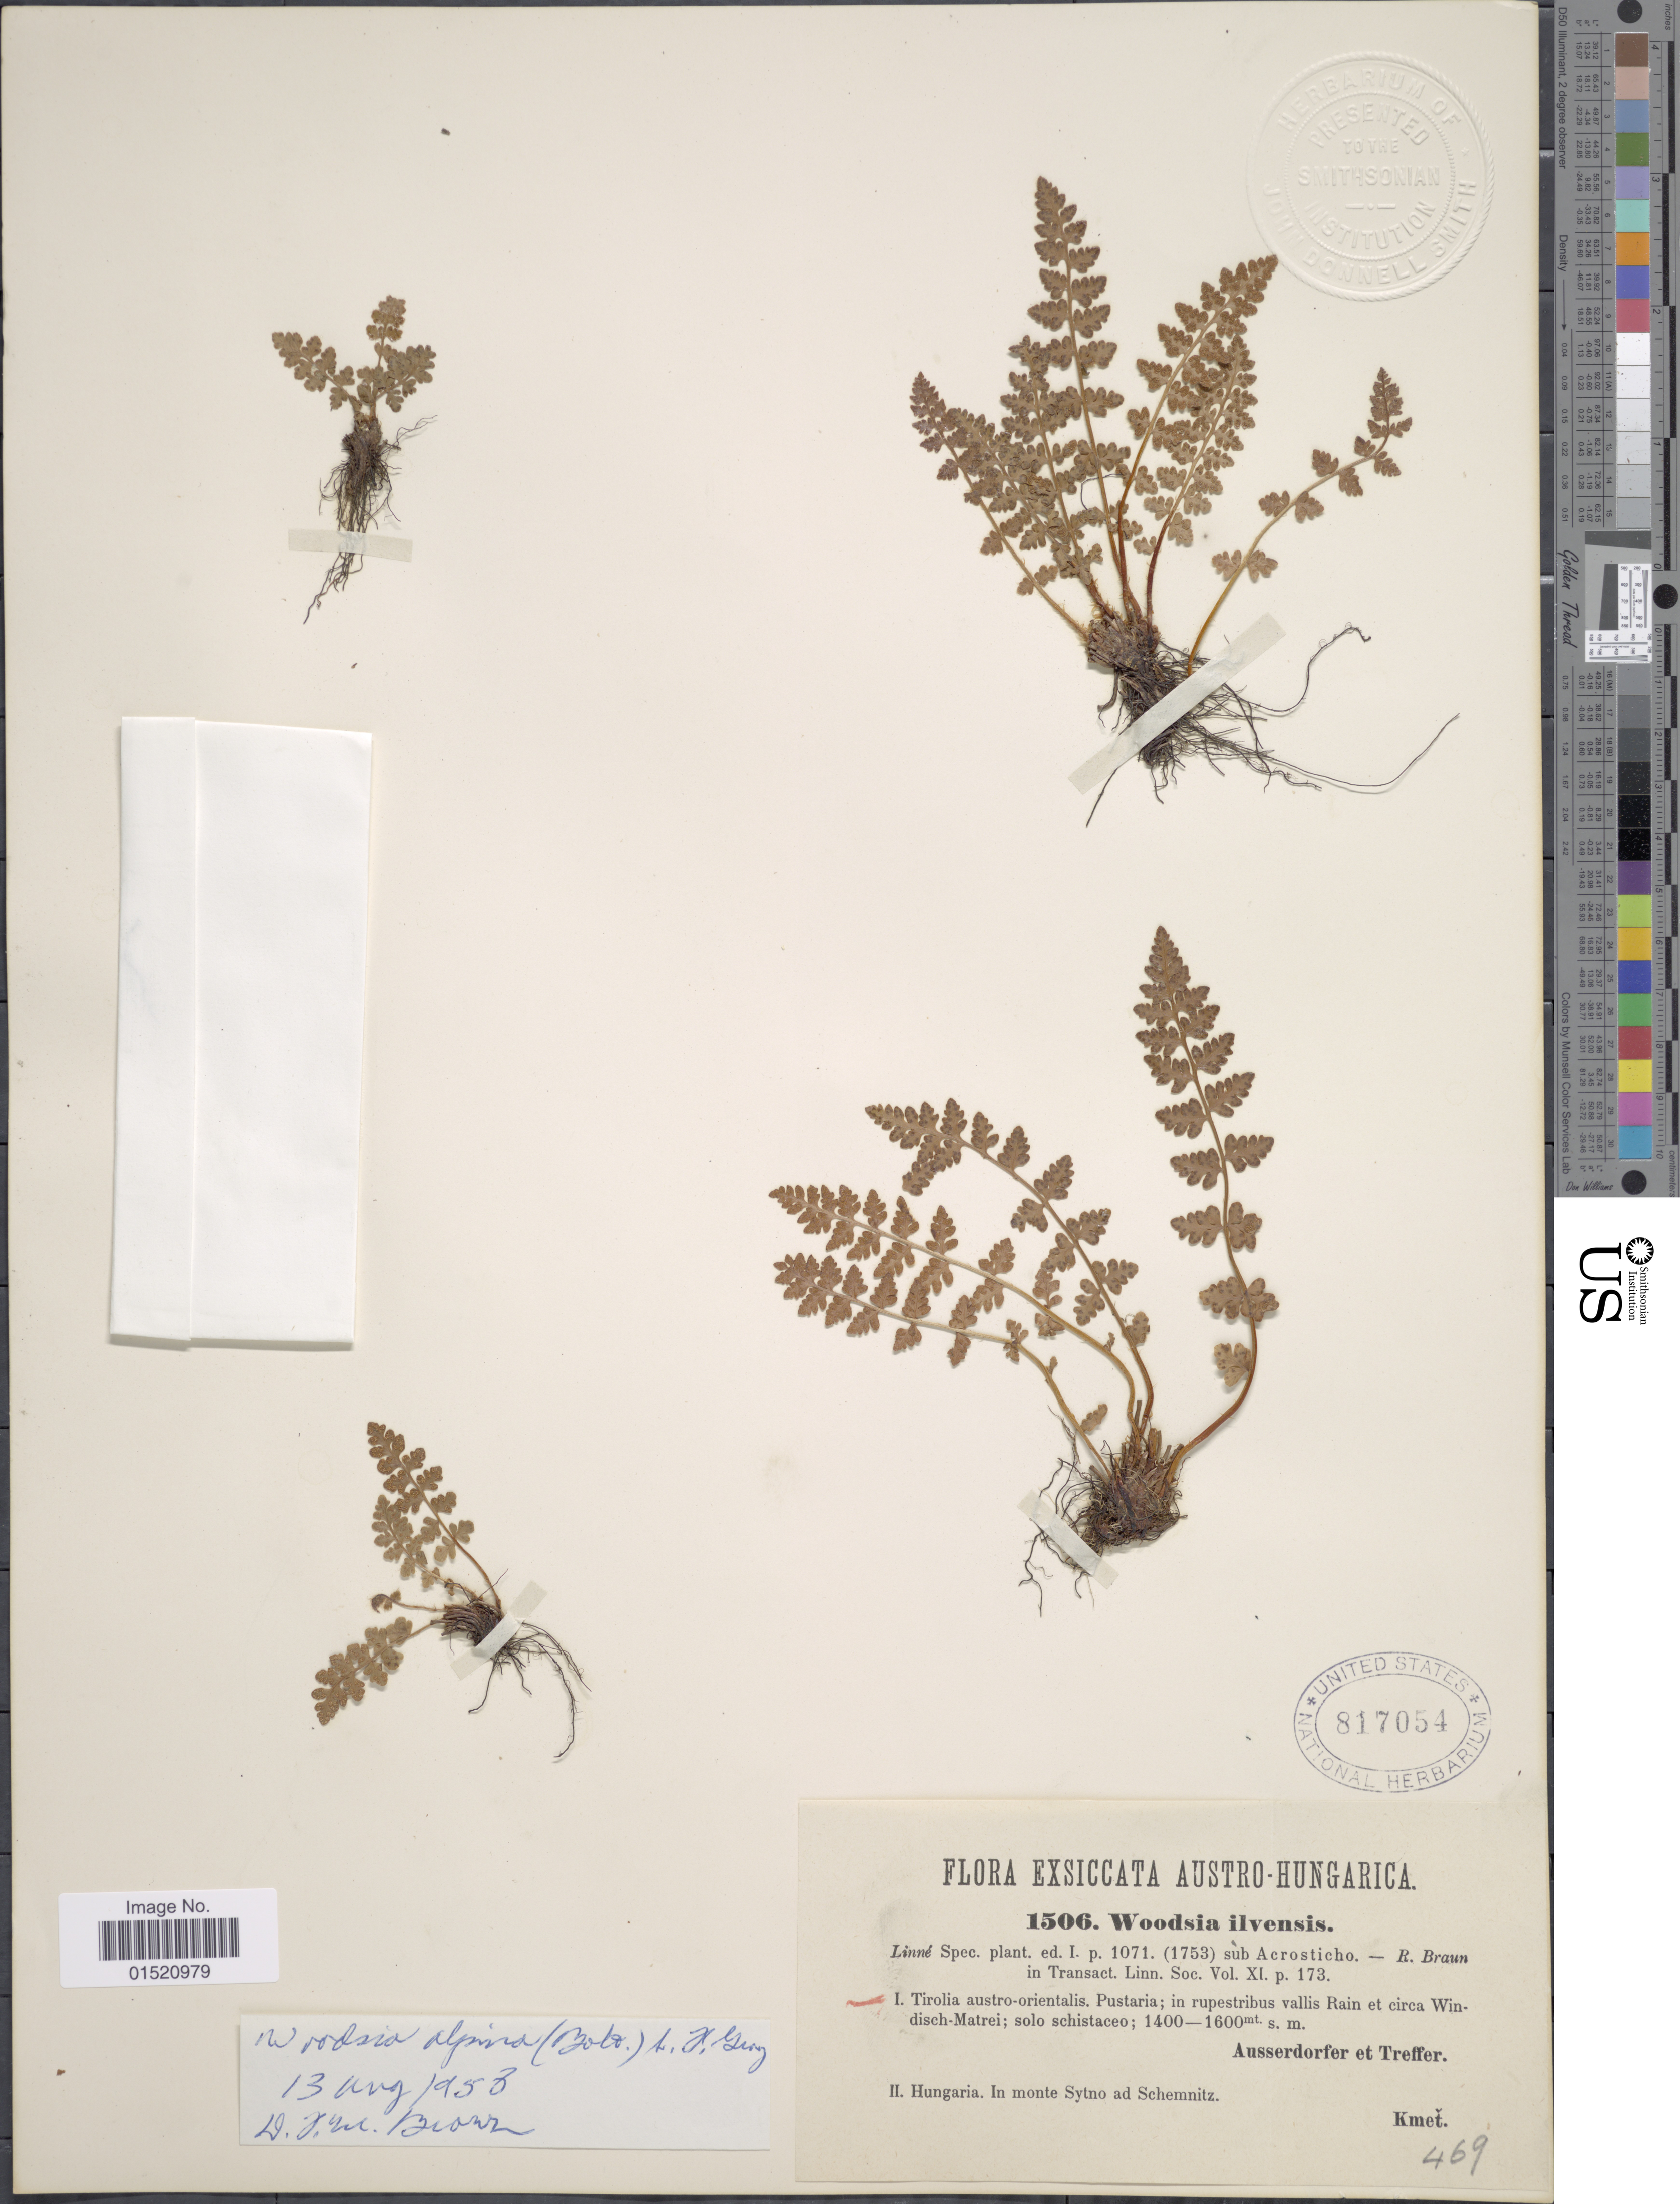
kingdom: Plantae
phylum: Tracheophyta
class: Polypodiopsida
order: Polypodiales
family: Woodsiaceae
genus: Woodsia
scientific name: Woodsia alpina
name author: (Bolton) S.F. Gray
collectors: A. Ausserdorfer & Treffer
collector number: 1506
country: Austria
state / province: Tirol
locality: Tirol austro-orientalis. Pustaria; in rupestribus vallis Rain et corca Windisch-Matrei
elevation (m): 1400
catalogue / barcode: US 817054